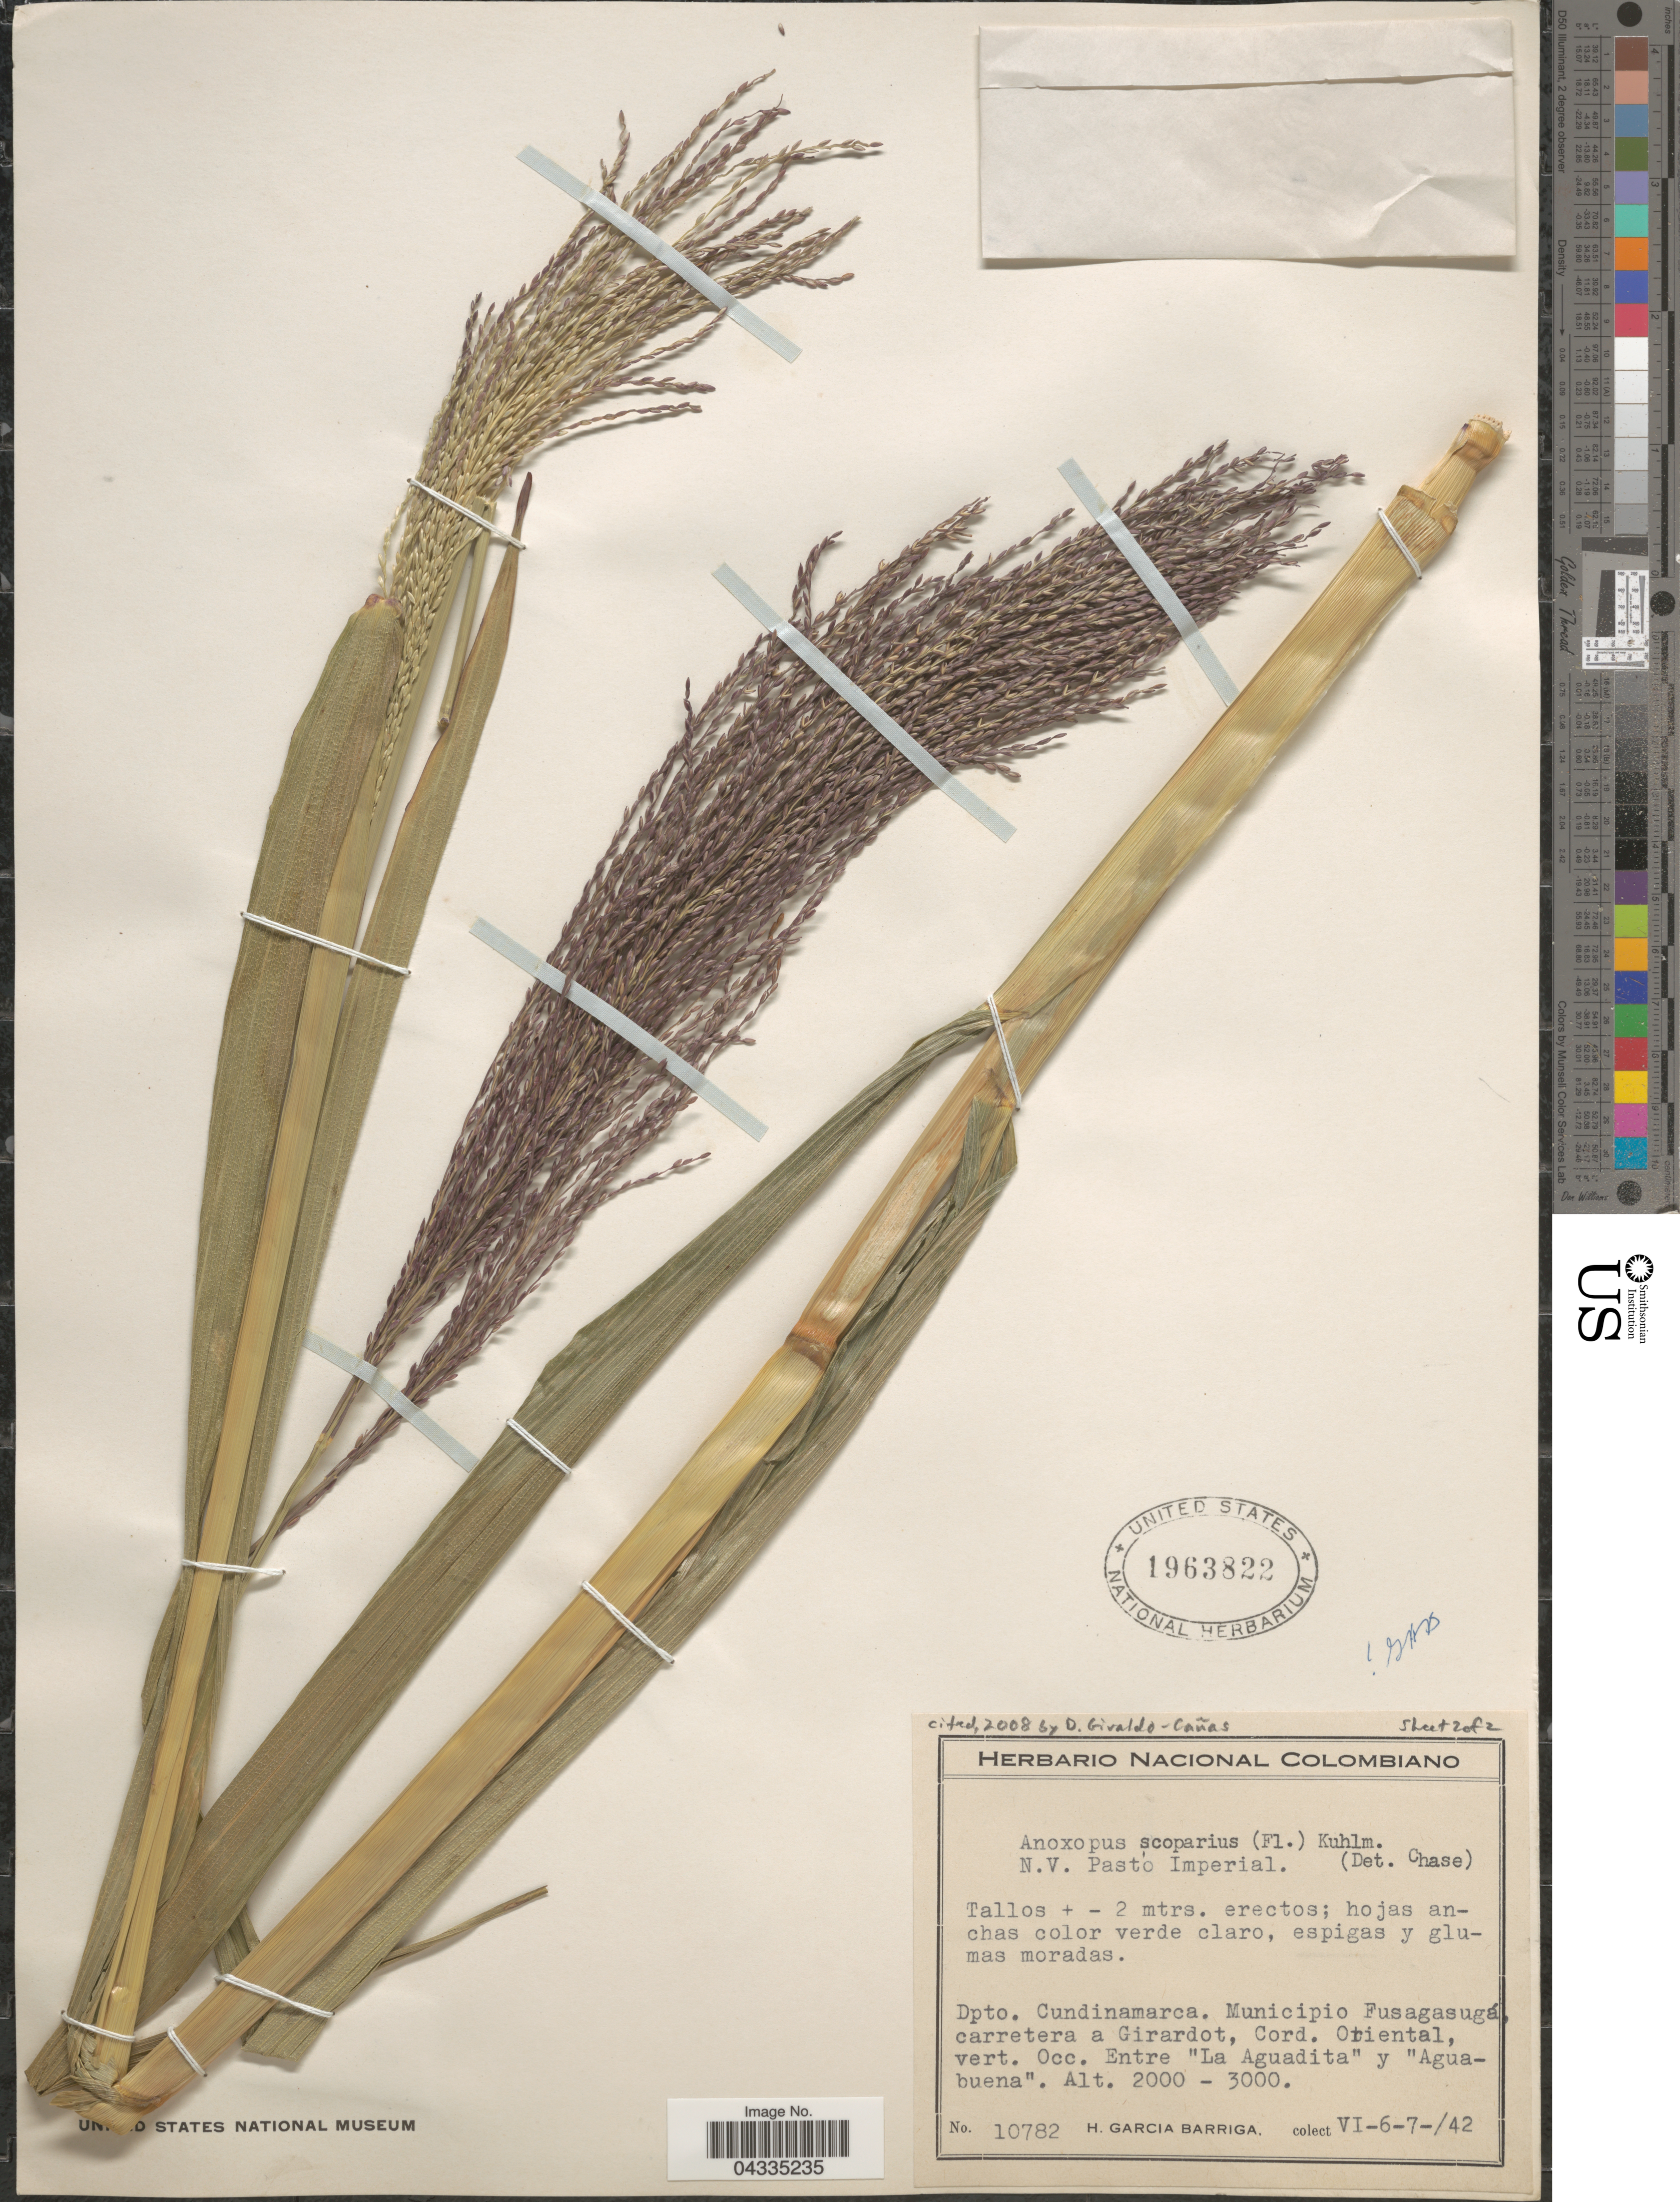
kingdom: Plantae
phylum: Tracheophyta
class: Liliopsida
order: Poales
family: Poaceae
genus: Axonopus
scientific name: Axonopus scoparius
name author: (Flüggé) Kuhlm.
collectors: H. García Barriga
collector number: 10782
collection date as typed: Transcribed d/m/y: 6/6/42 to 7/6/42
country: Colombia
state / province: Cundinamarca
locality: Dpto. Cundinamarca. Municpio Fusagasugá, carretera a Girardot, Cord. Oriental, vert. Occ. Entre "La Aguadita" y "Aguabuena".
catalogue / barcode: US 1963822